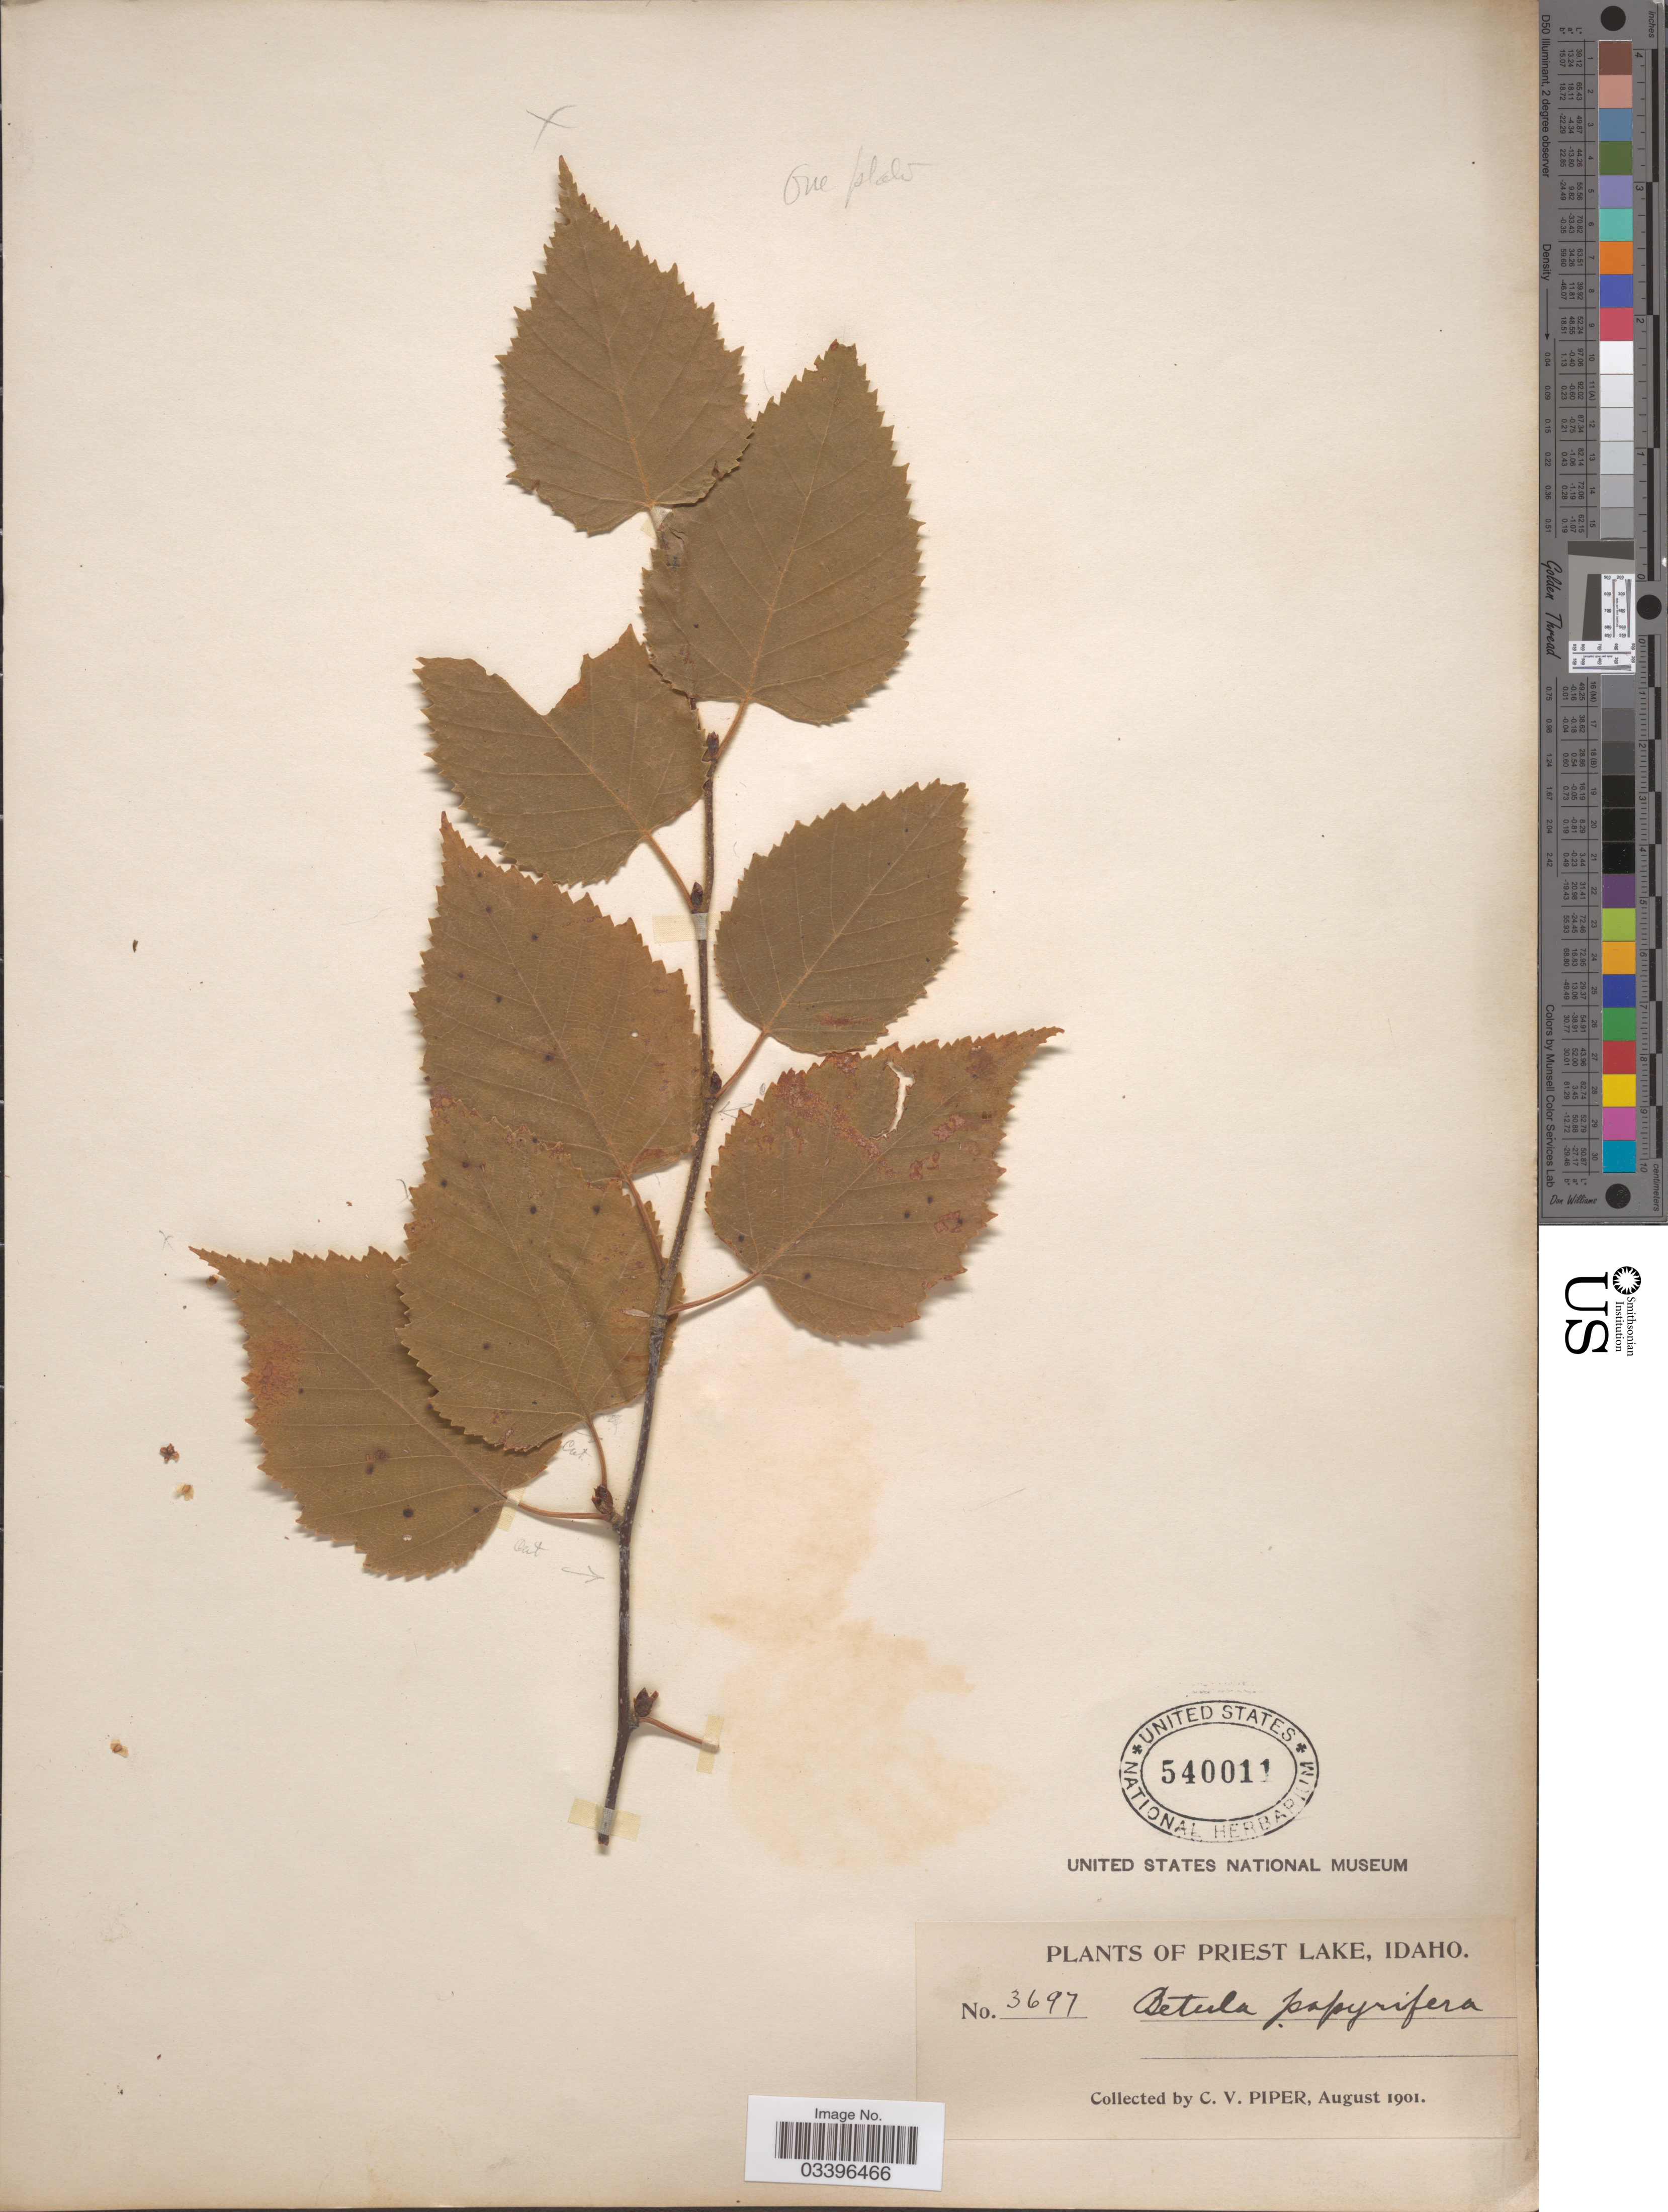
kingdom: Plantae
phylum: Tracheophyta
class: Magnoliopsida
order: Fagales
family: Betulaceae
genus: Betula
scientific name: Betula papyrifera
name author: Marshall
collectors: C. V. Piper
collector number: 3697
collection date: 1901-08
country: United States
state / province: Idaho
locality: Priest Lake.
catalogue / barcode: US 540011